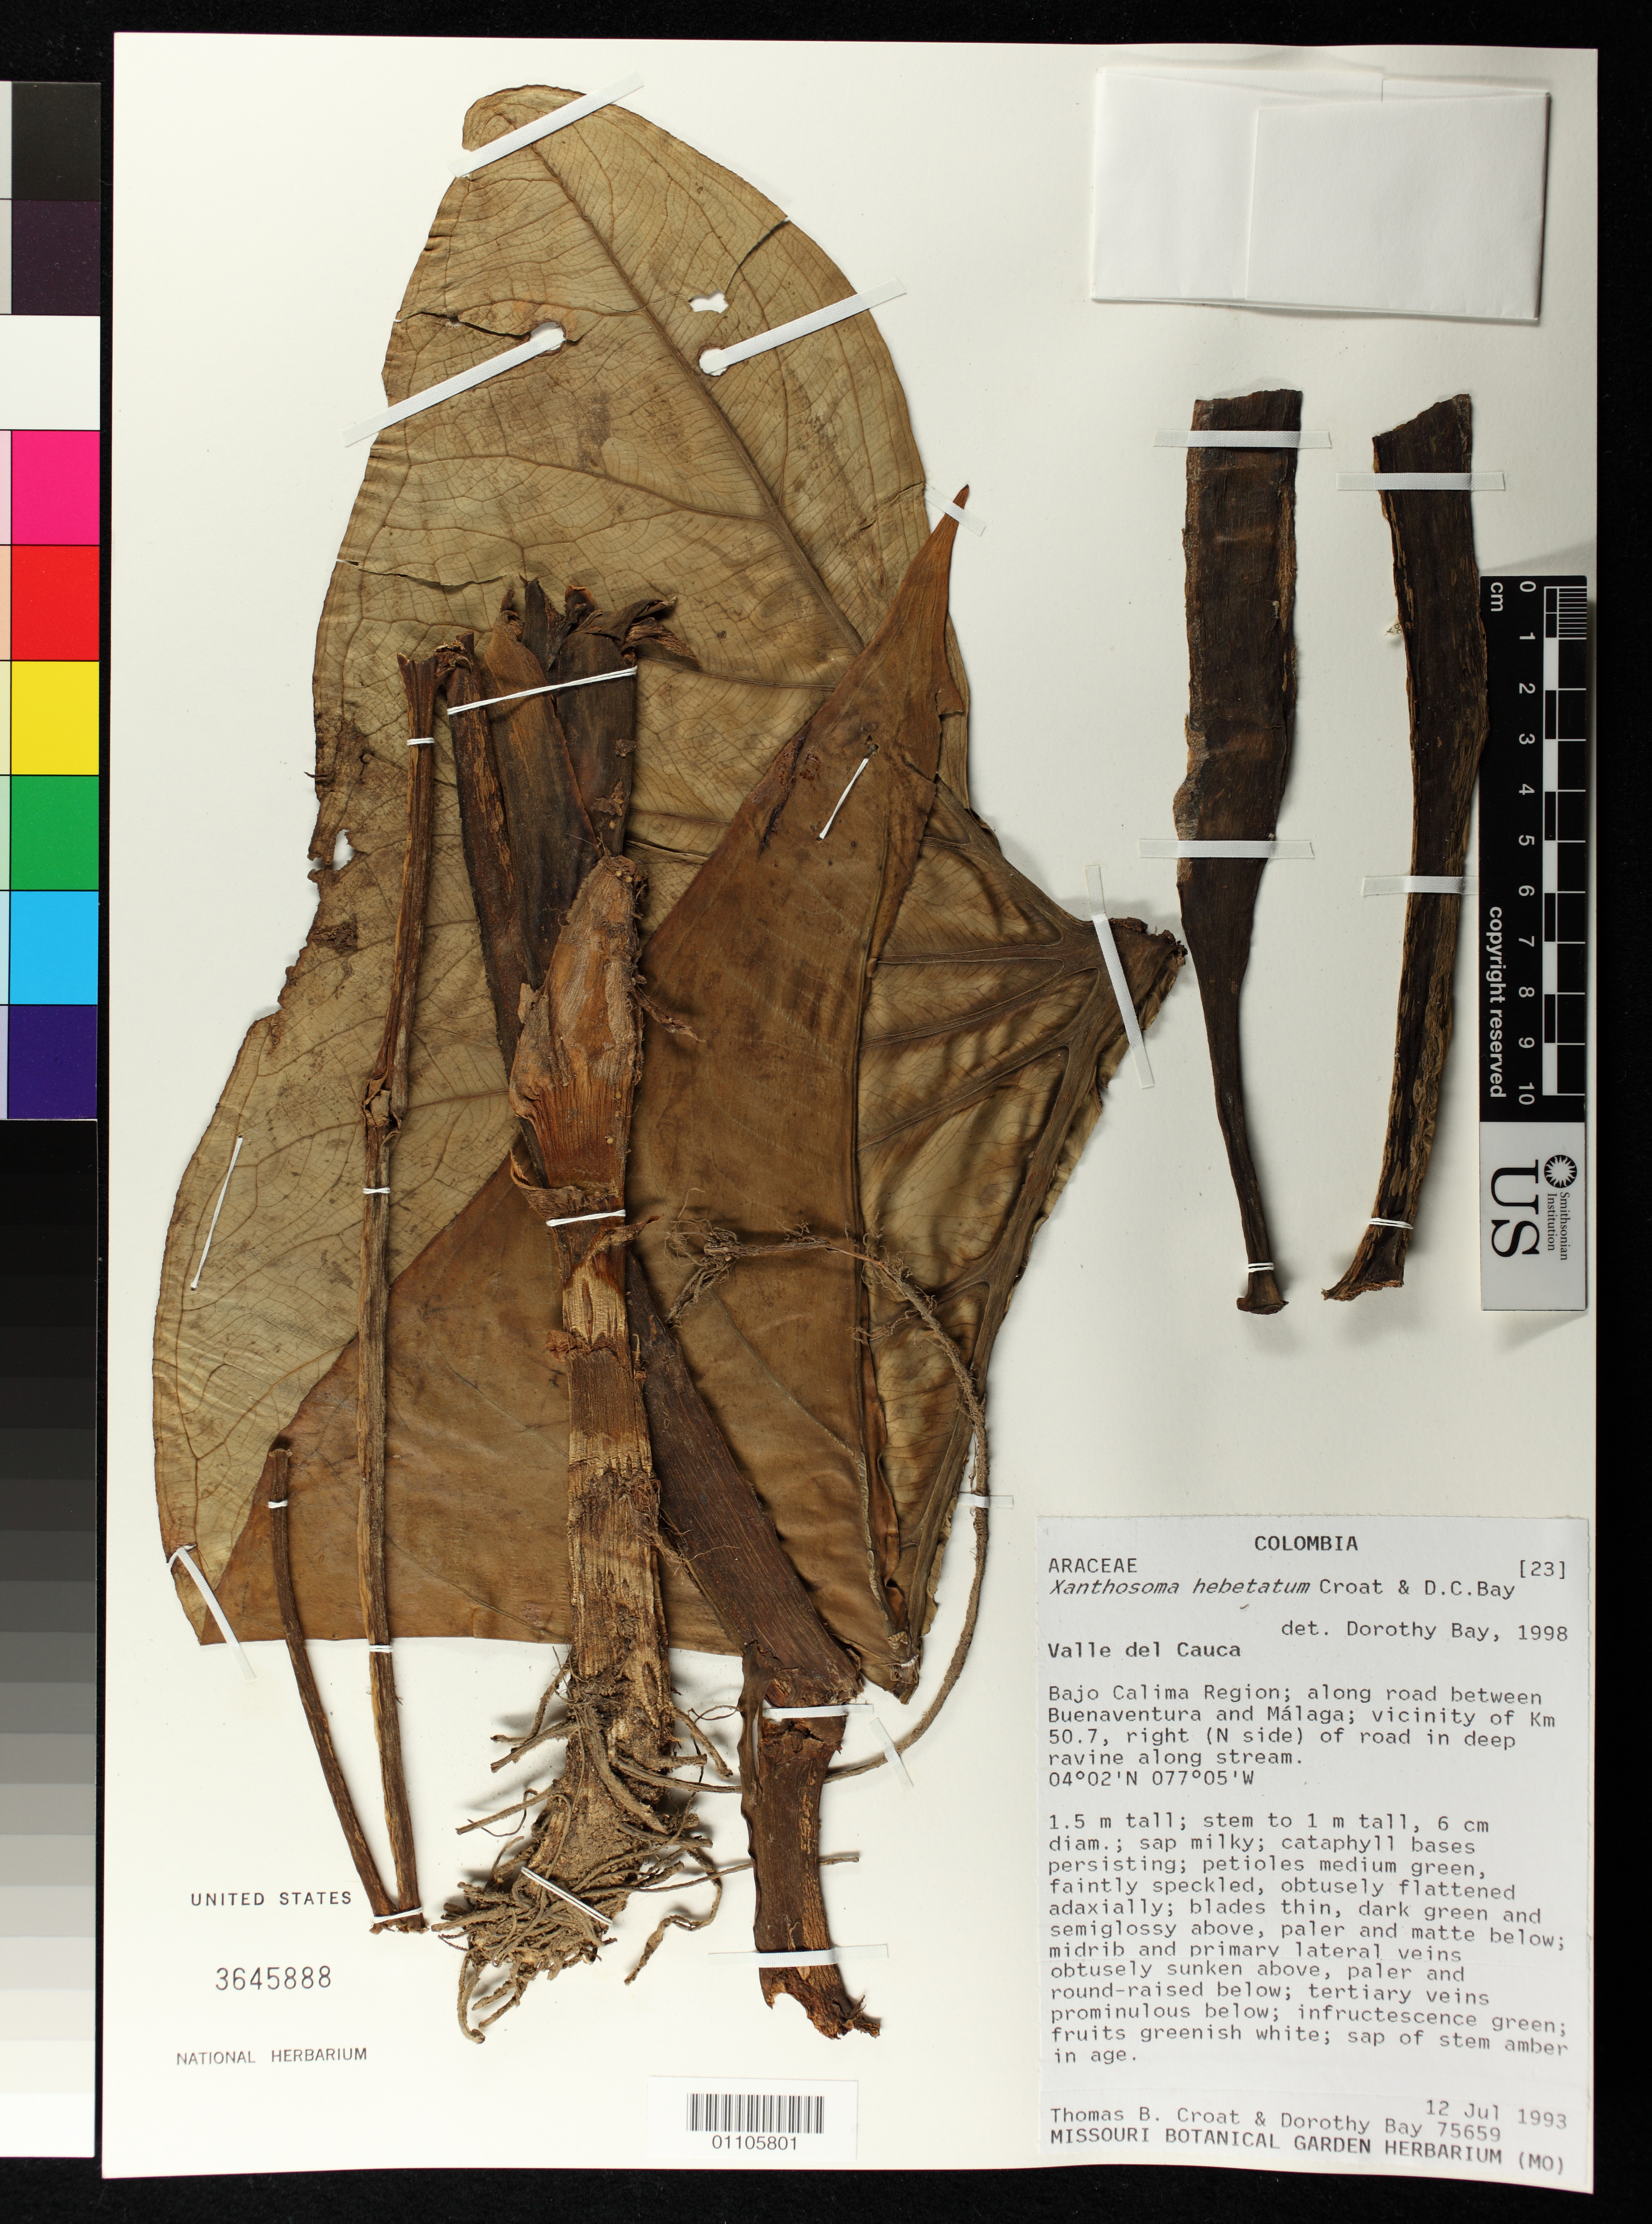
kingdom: Plantae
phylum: Tracheophyta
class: Liliopsida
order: Alismatales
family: Araceae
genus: Xanthosoma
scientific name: Xanthosoma hebetatum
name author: Croat & D.C. Bay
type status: Isotype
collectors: T. B. Croat & D. C. Bay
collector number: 75659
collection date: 1993-07-12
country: Colombia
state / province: Valle del Cauca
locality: Bajo Calima region; along road between Buenaventura and Málaga; vicinity of Km 50.7, right (N side) of road in deep ravine along stream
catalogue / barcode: US 3645888